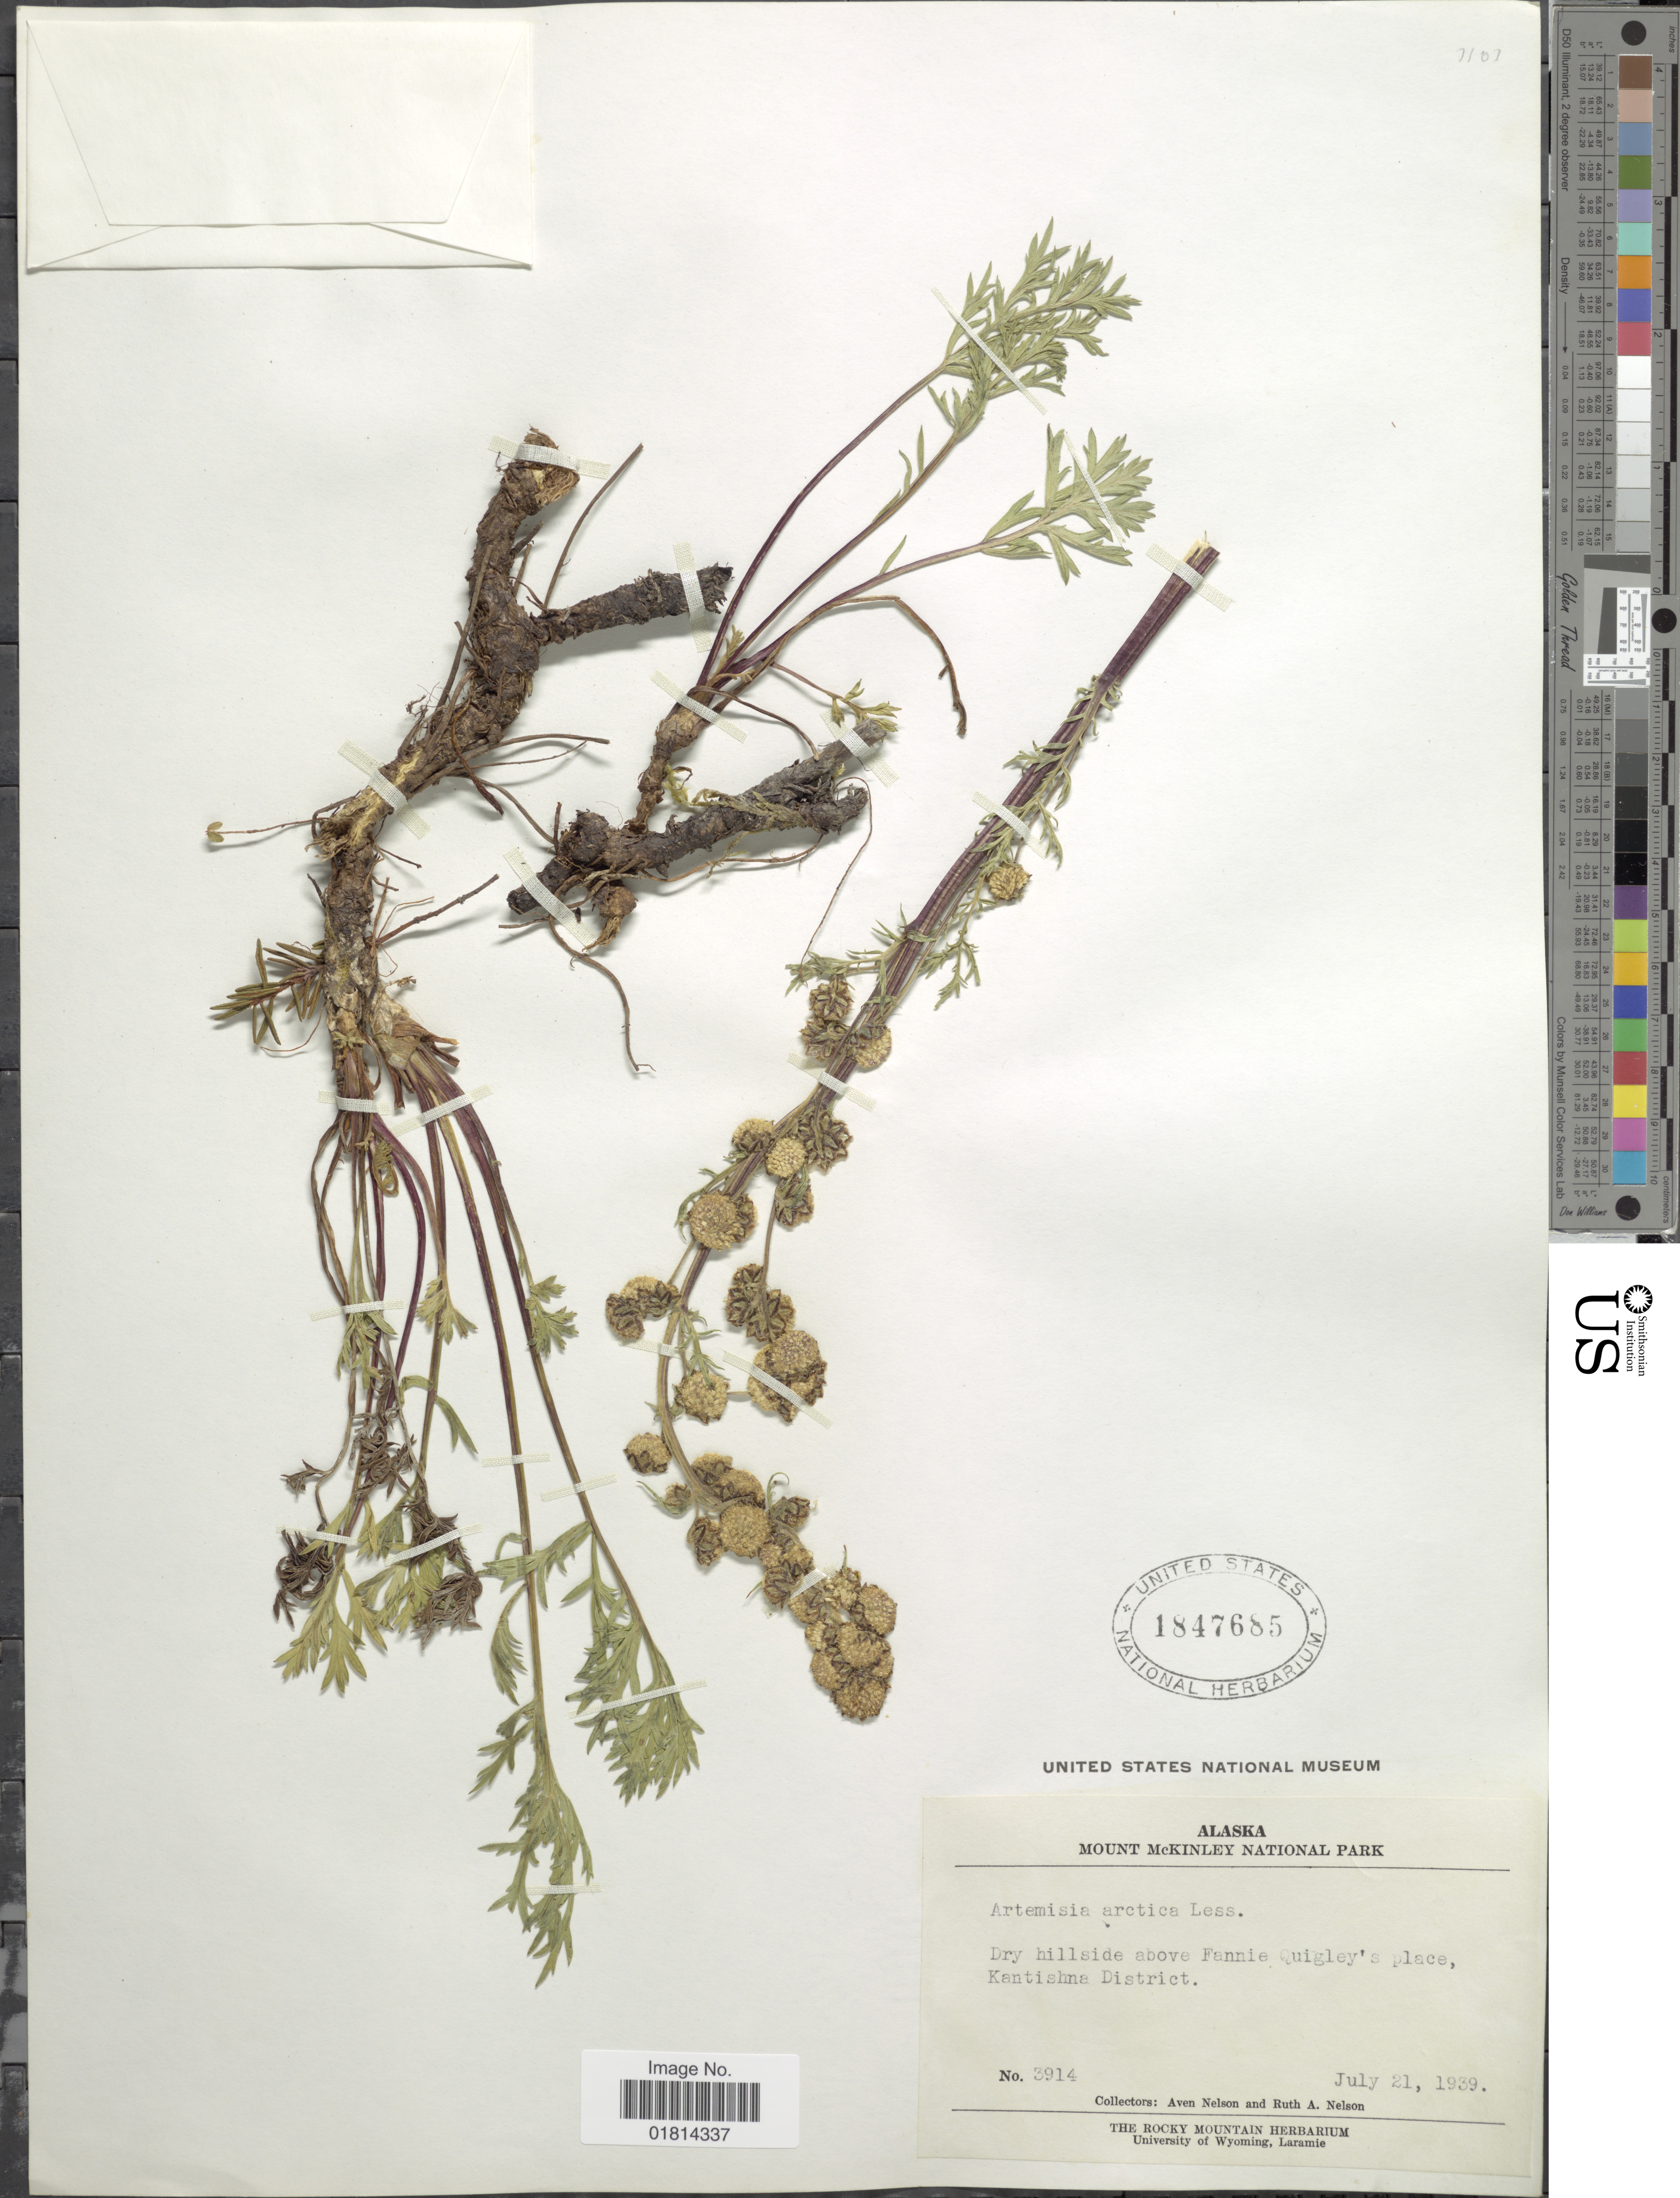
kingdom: Plantae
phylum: Tracheophyta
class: Magnoliopsida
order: Asterales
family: Asteraceae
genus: Artemisia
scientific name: Artemisia arctica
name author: Less.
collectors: A. Nelson & R. A. Nelson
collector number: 3914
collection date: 1939-07-21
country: United States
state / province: Alaska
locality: Mount McKinley National Park. Dry hillside above Fannie Quigley's place, Kantishna District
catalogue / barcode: US 1847685